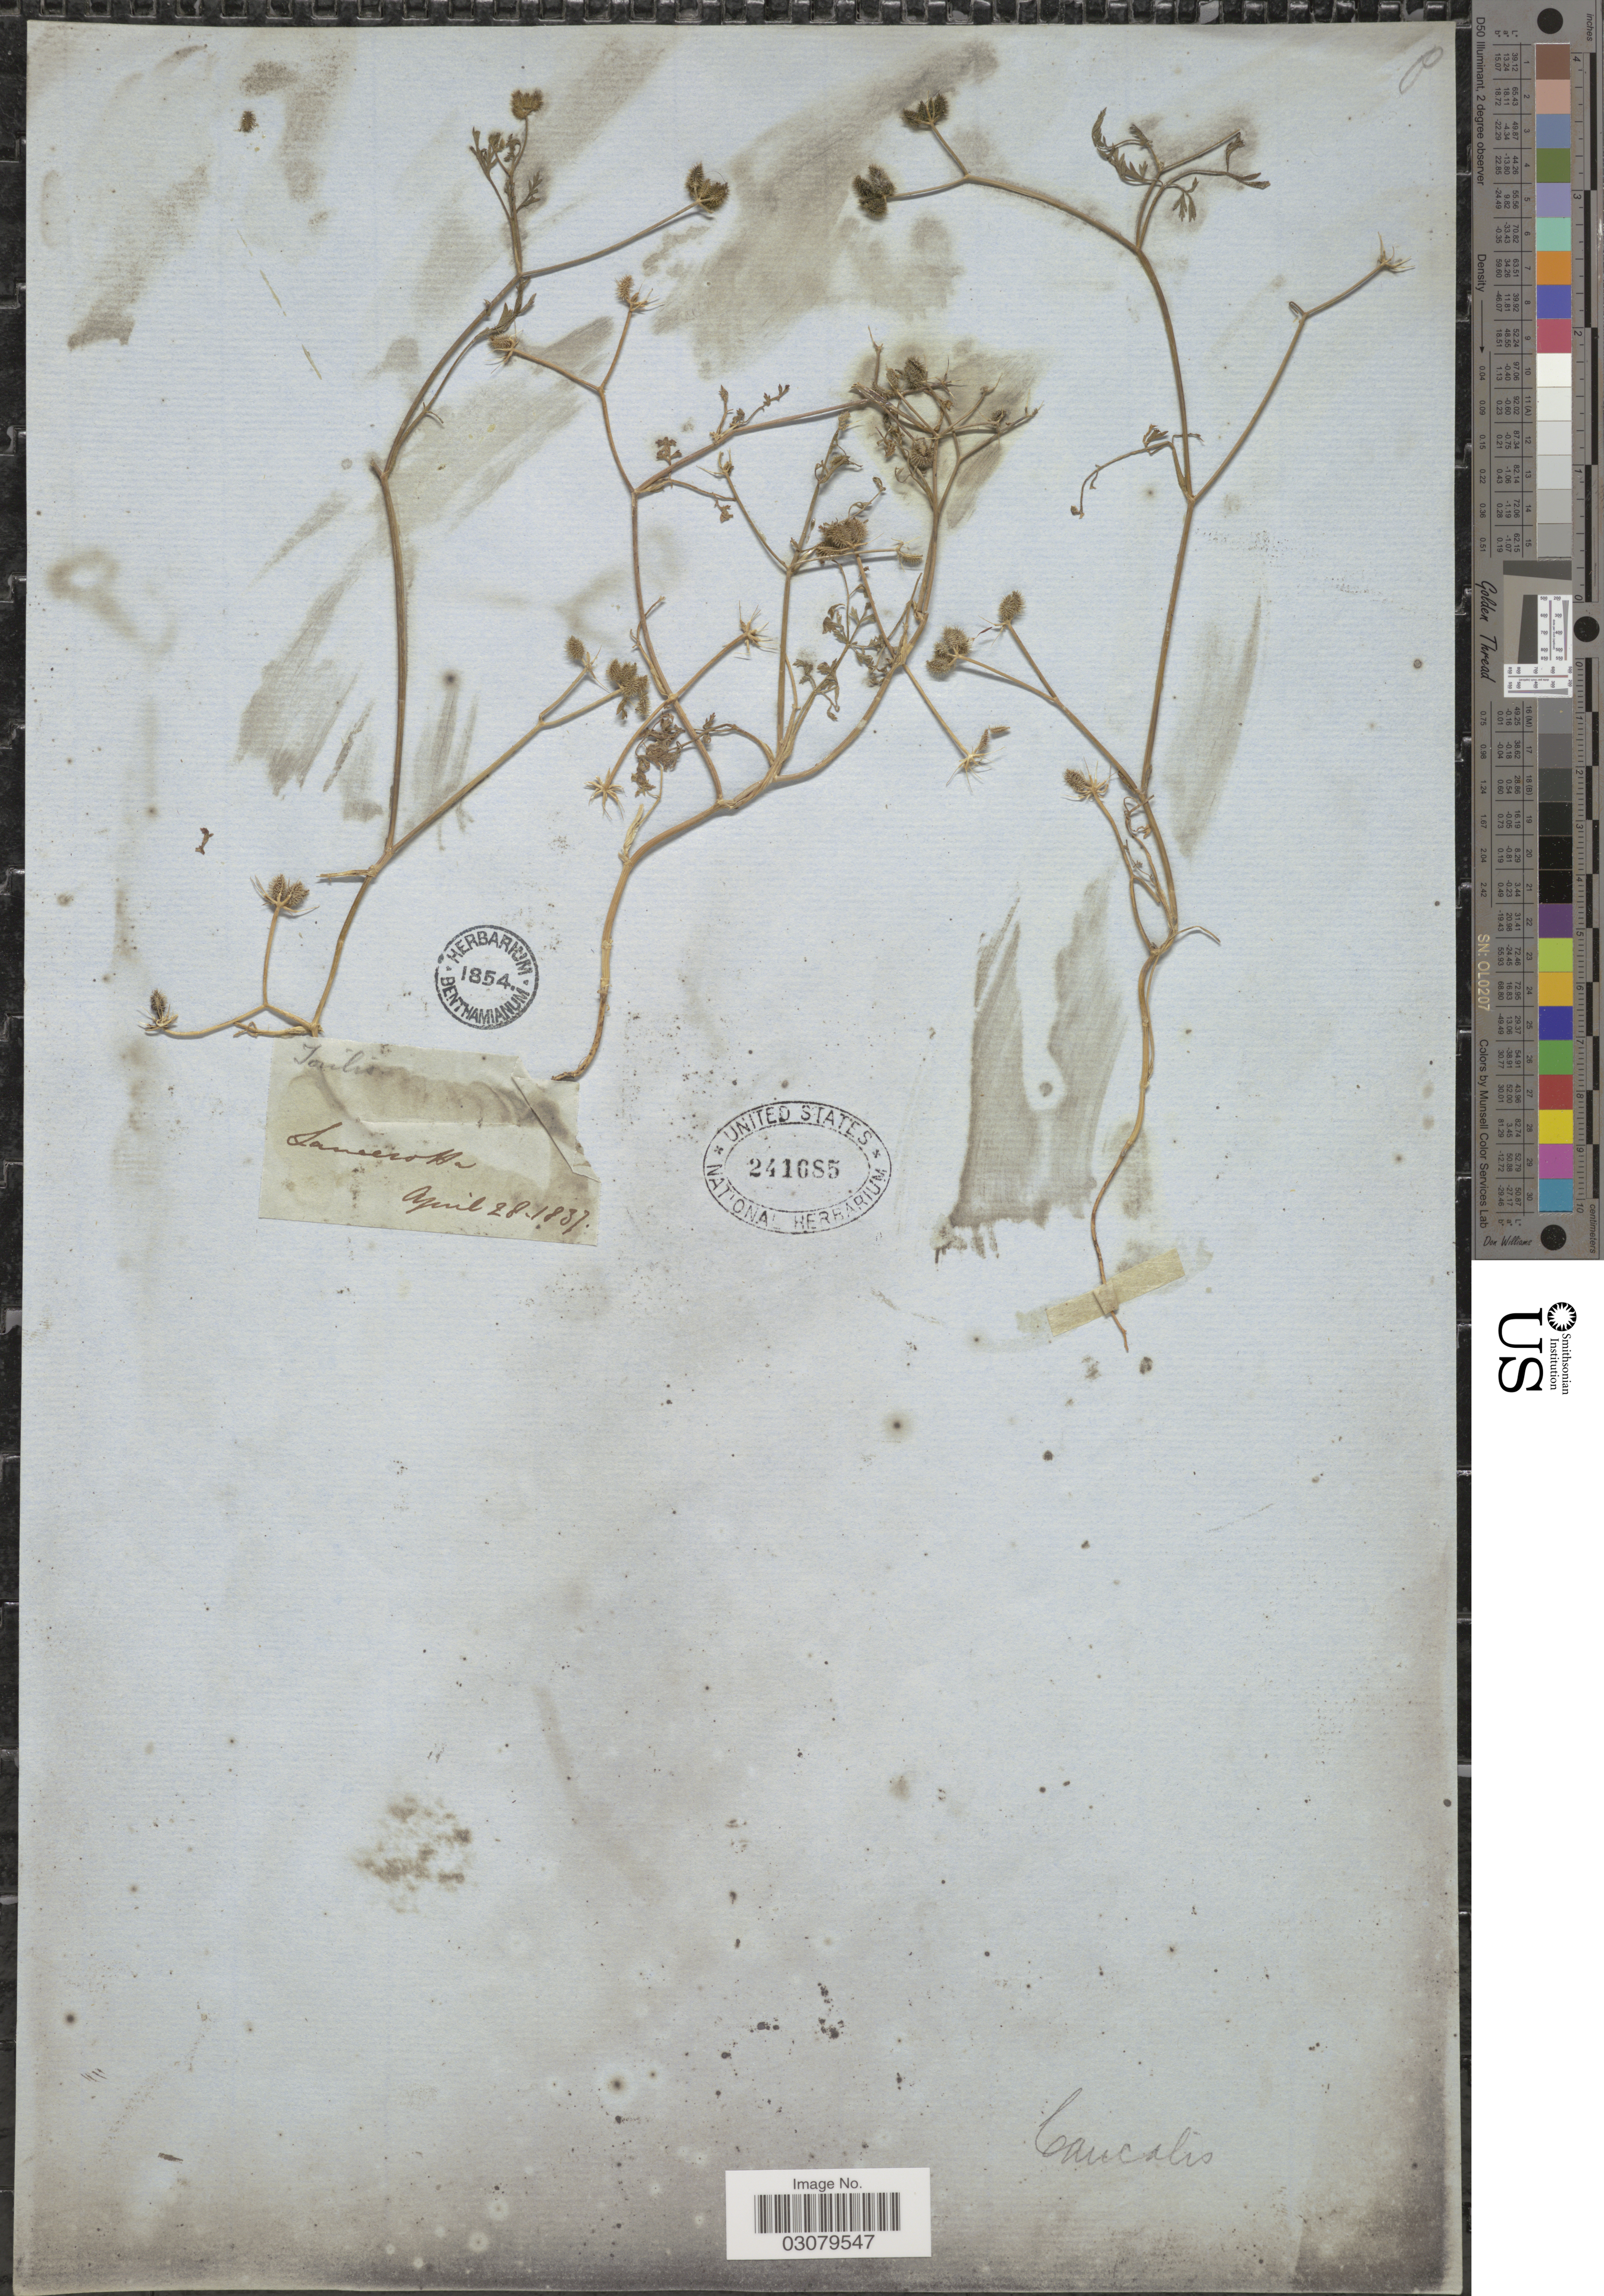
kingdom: Plantae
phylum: Tracheophyta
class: Magnoliopsida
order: Apiales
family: Apiaceae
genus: Caucalis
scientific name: Caucalis sp.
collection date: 1837-04-28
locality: Lancerotta [interpreted].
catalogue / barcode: US 241085